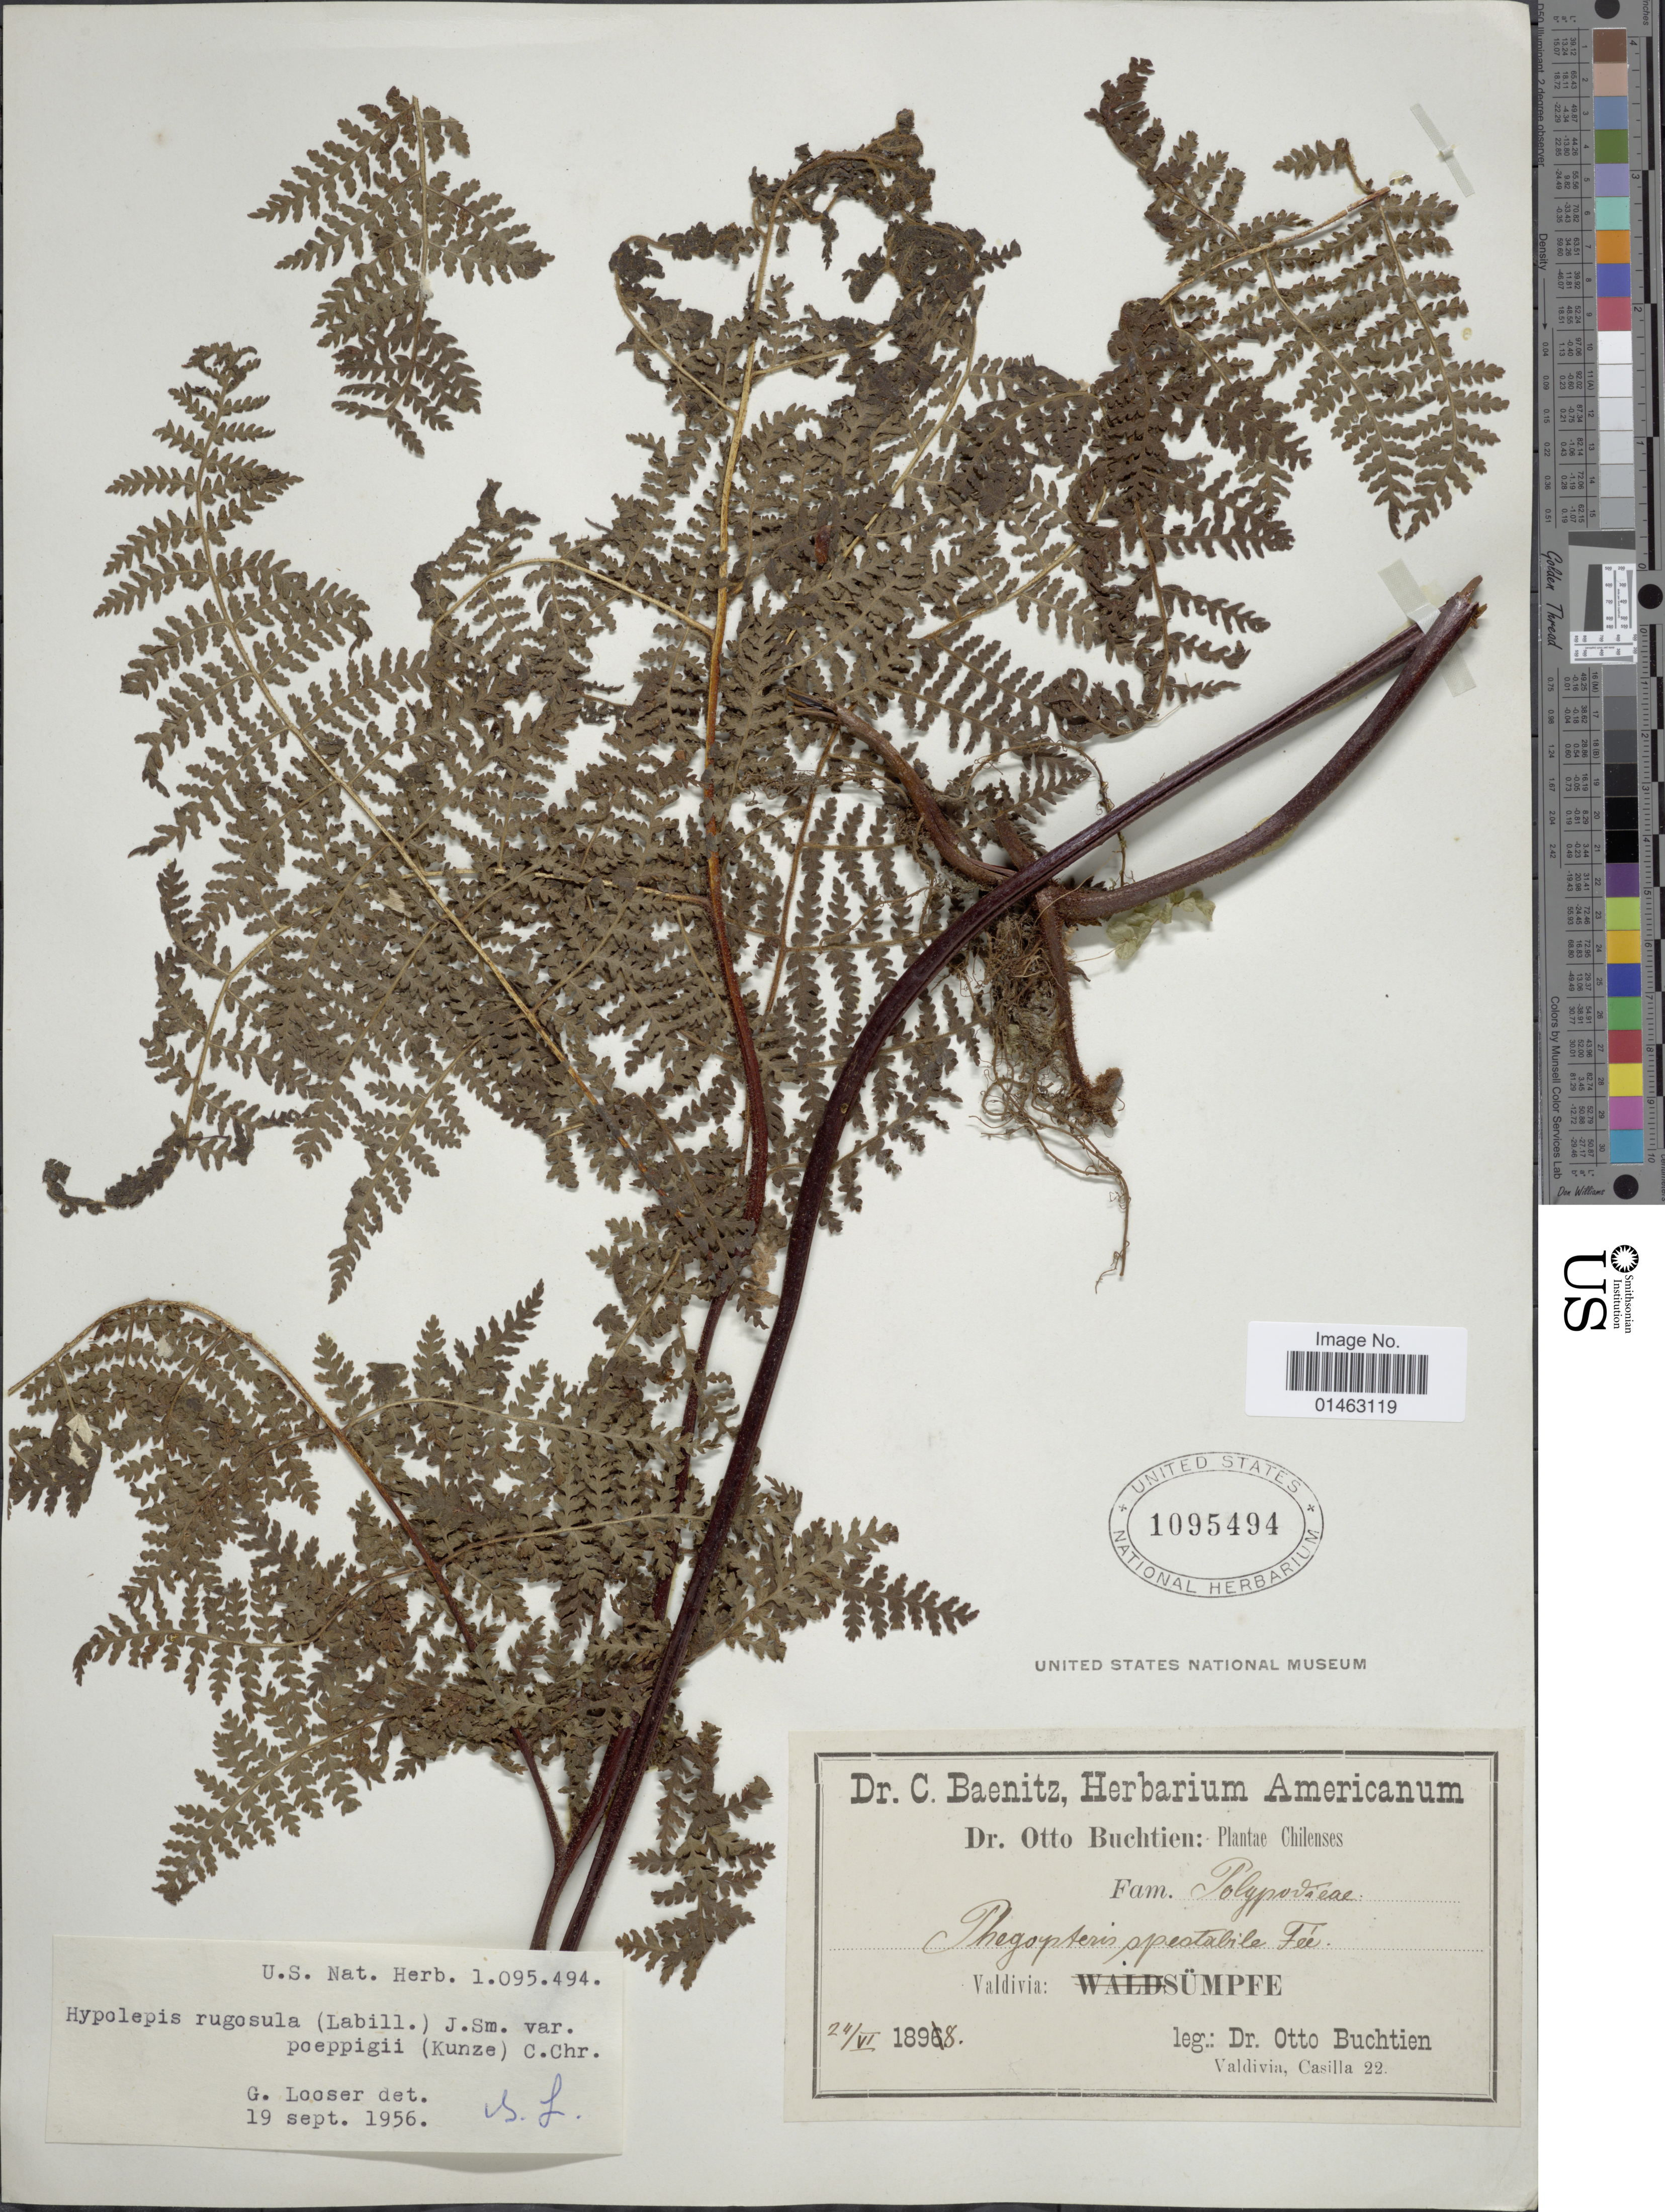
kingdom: Plantae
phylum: Tracheophyta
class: Polypodiopsida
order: Polypodiales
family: Dennstaedtiaceae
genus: Hypolepis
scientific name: Hypolepis rugosula var. poeppigii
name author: C. Chr. ex Skottsb.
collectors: O. Buchtien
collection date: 1898-06-24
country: Chile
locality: Valdivia, Sümpfe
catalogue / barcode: US 1095494